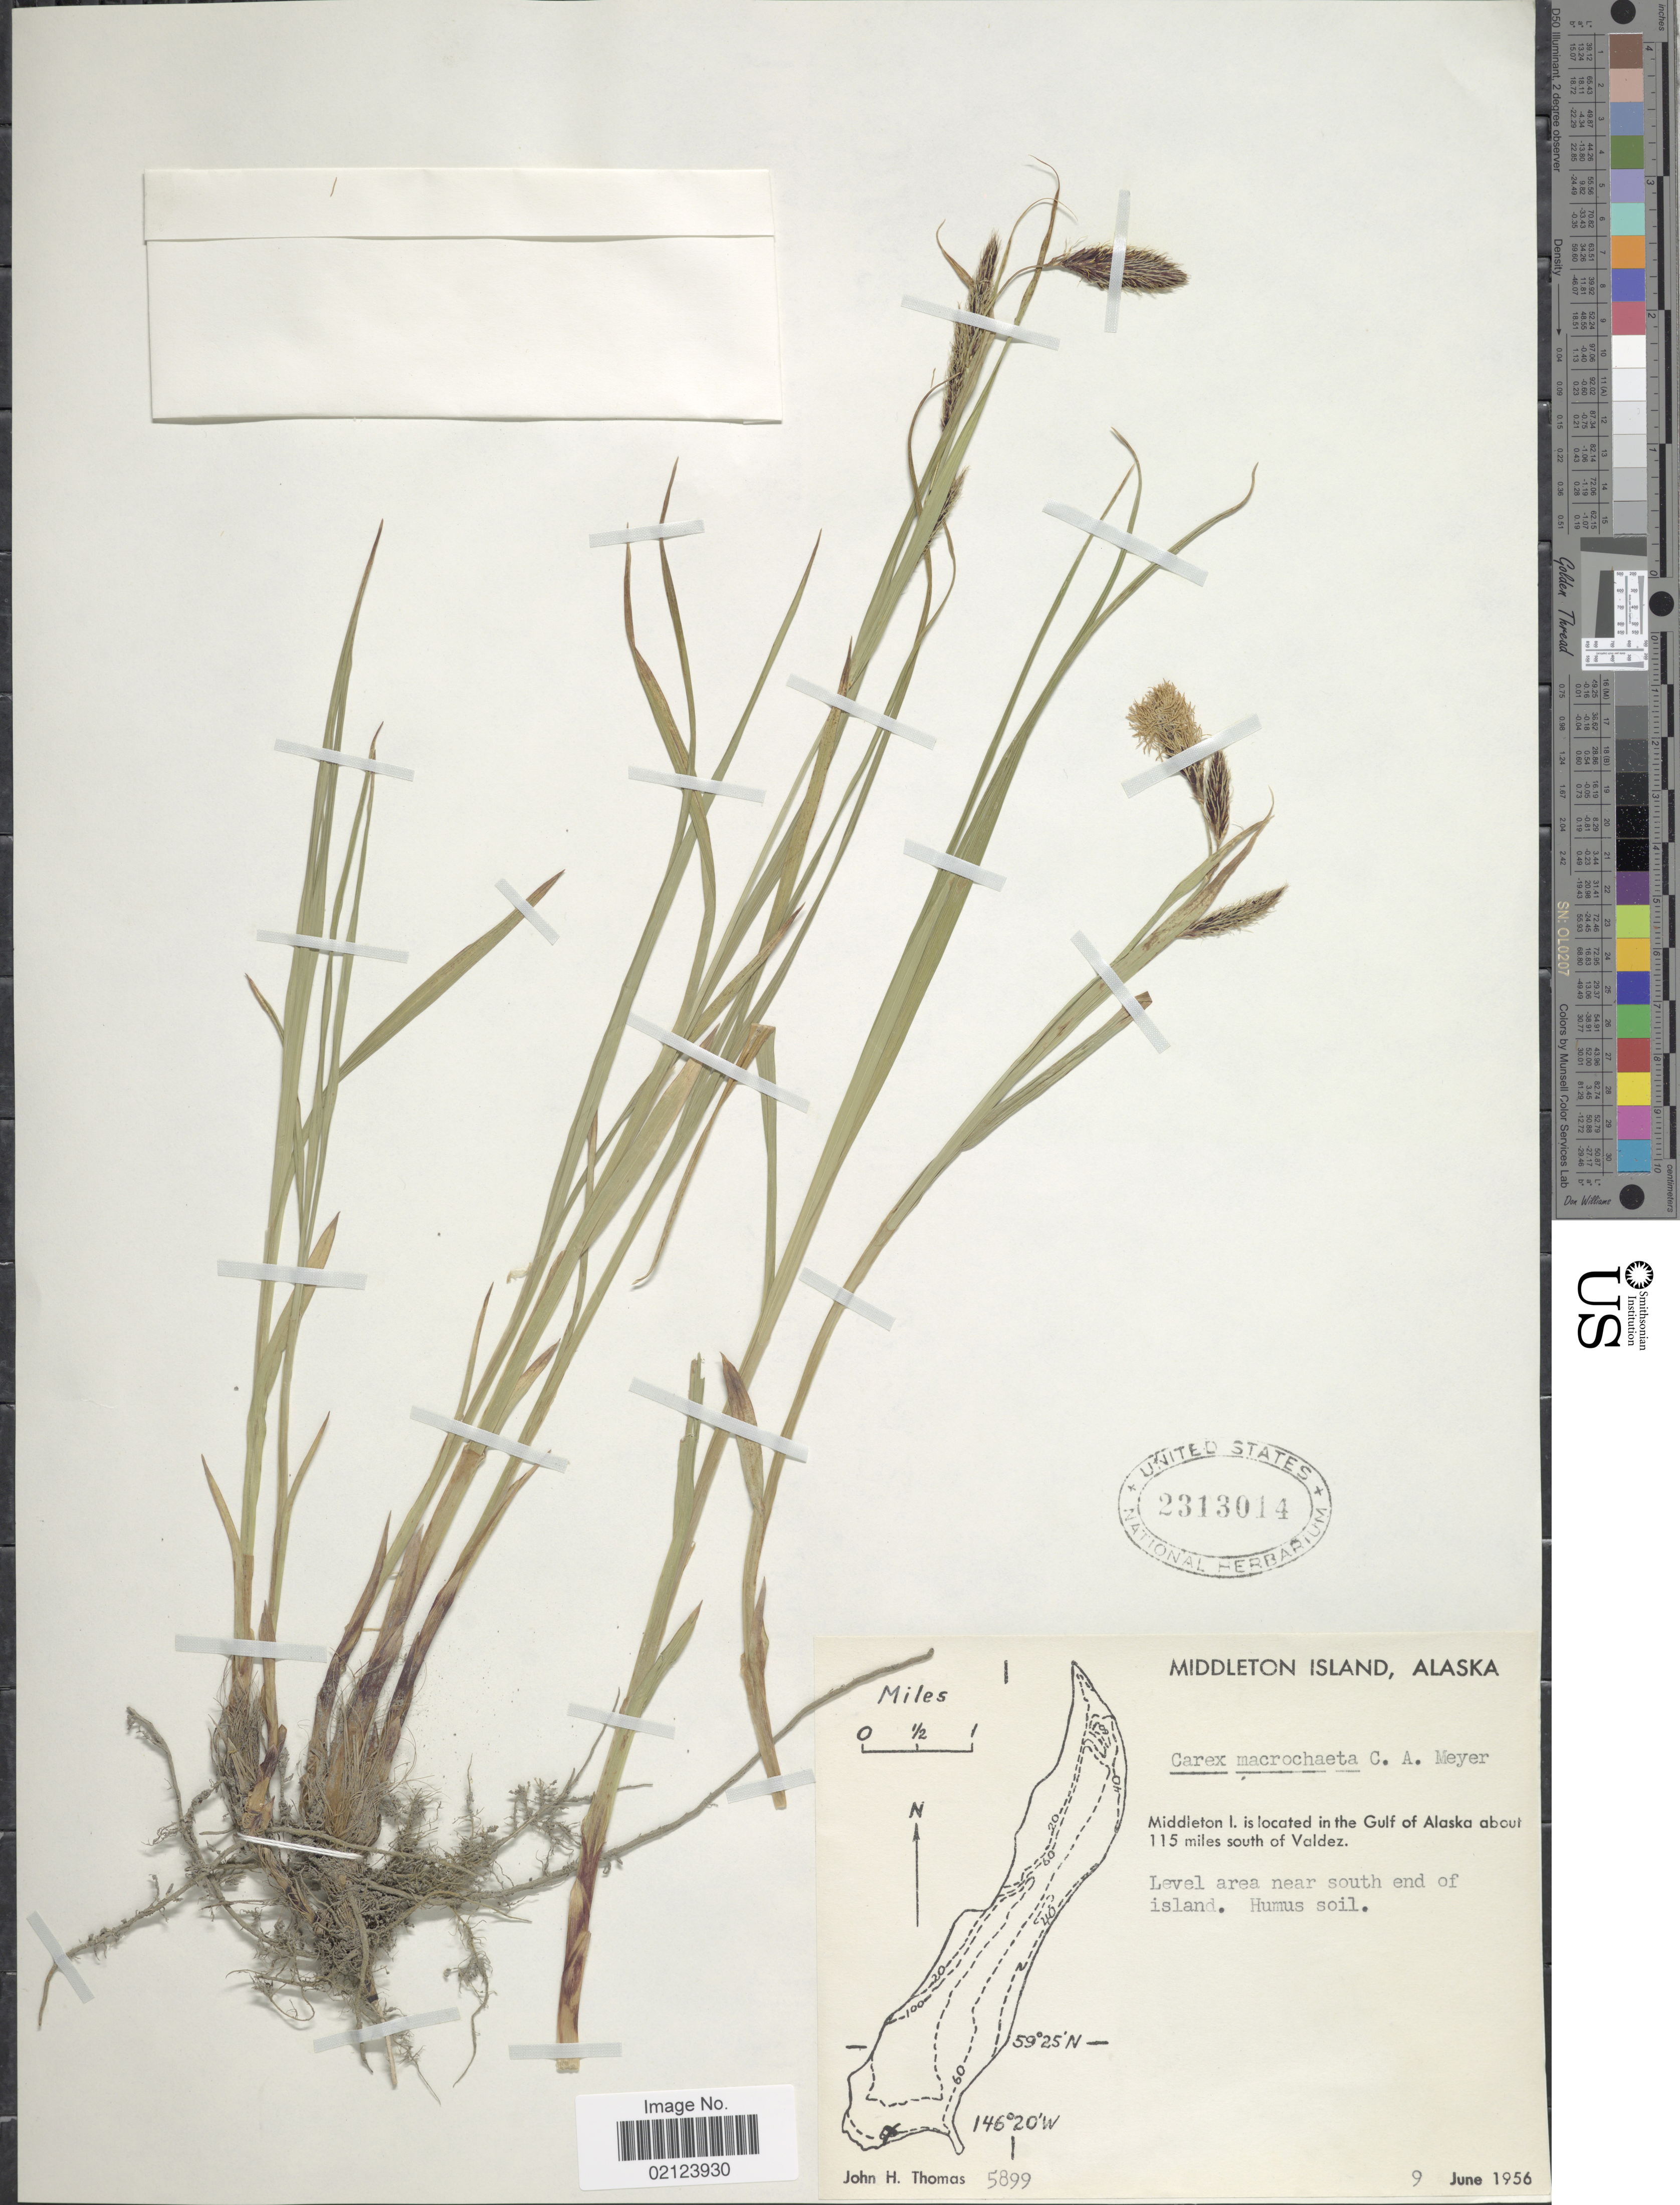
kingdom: Plantae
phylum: Tracheophyta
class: Liliopsida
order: Poales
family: Cyperaceae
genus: Carex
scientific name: Carex macrochaeta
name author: C.A. Mey.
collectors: J. H. Thomas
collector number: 5899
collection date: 1956-06-09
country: United States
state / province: Alaska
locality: Middleton Island. Middleton I. is located in the Gulf of Alaska about 115 miles south of Valdez. Level area near south end of island.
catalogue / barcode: US 2313014